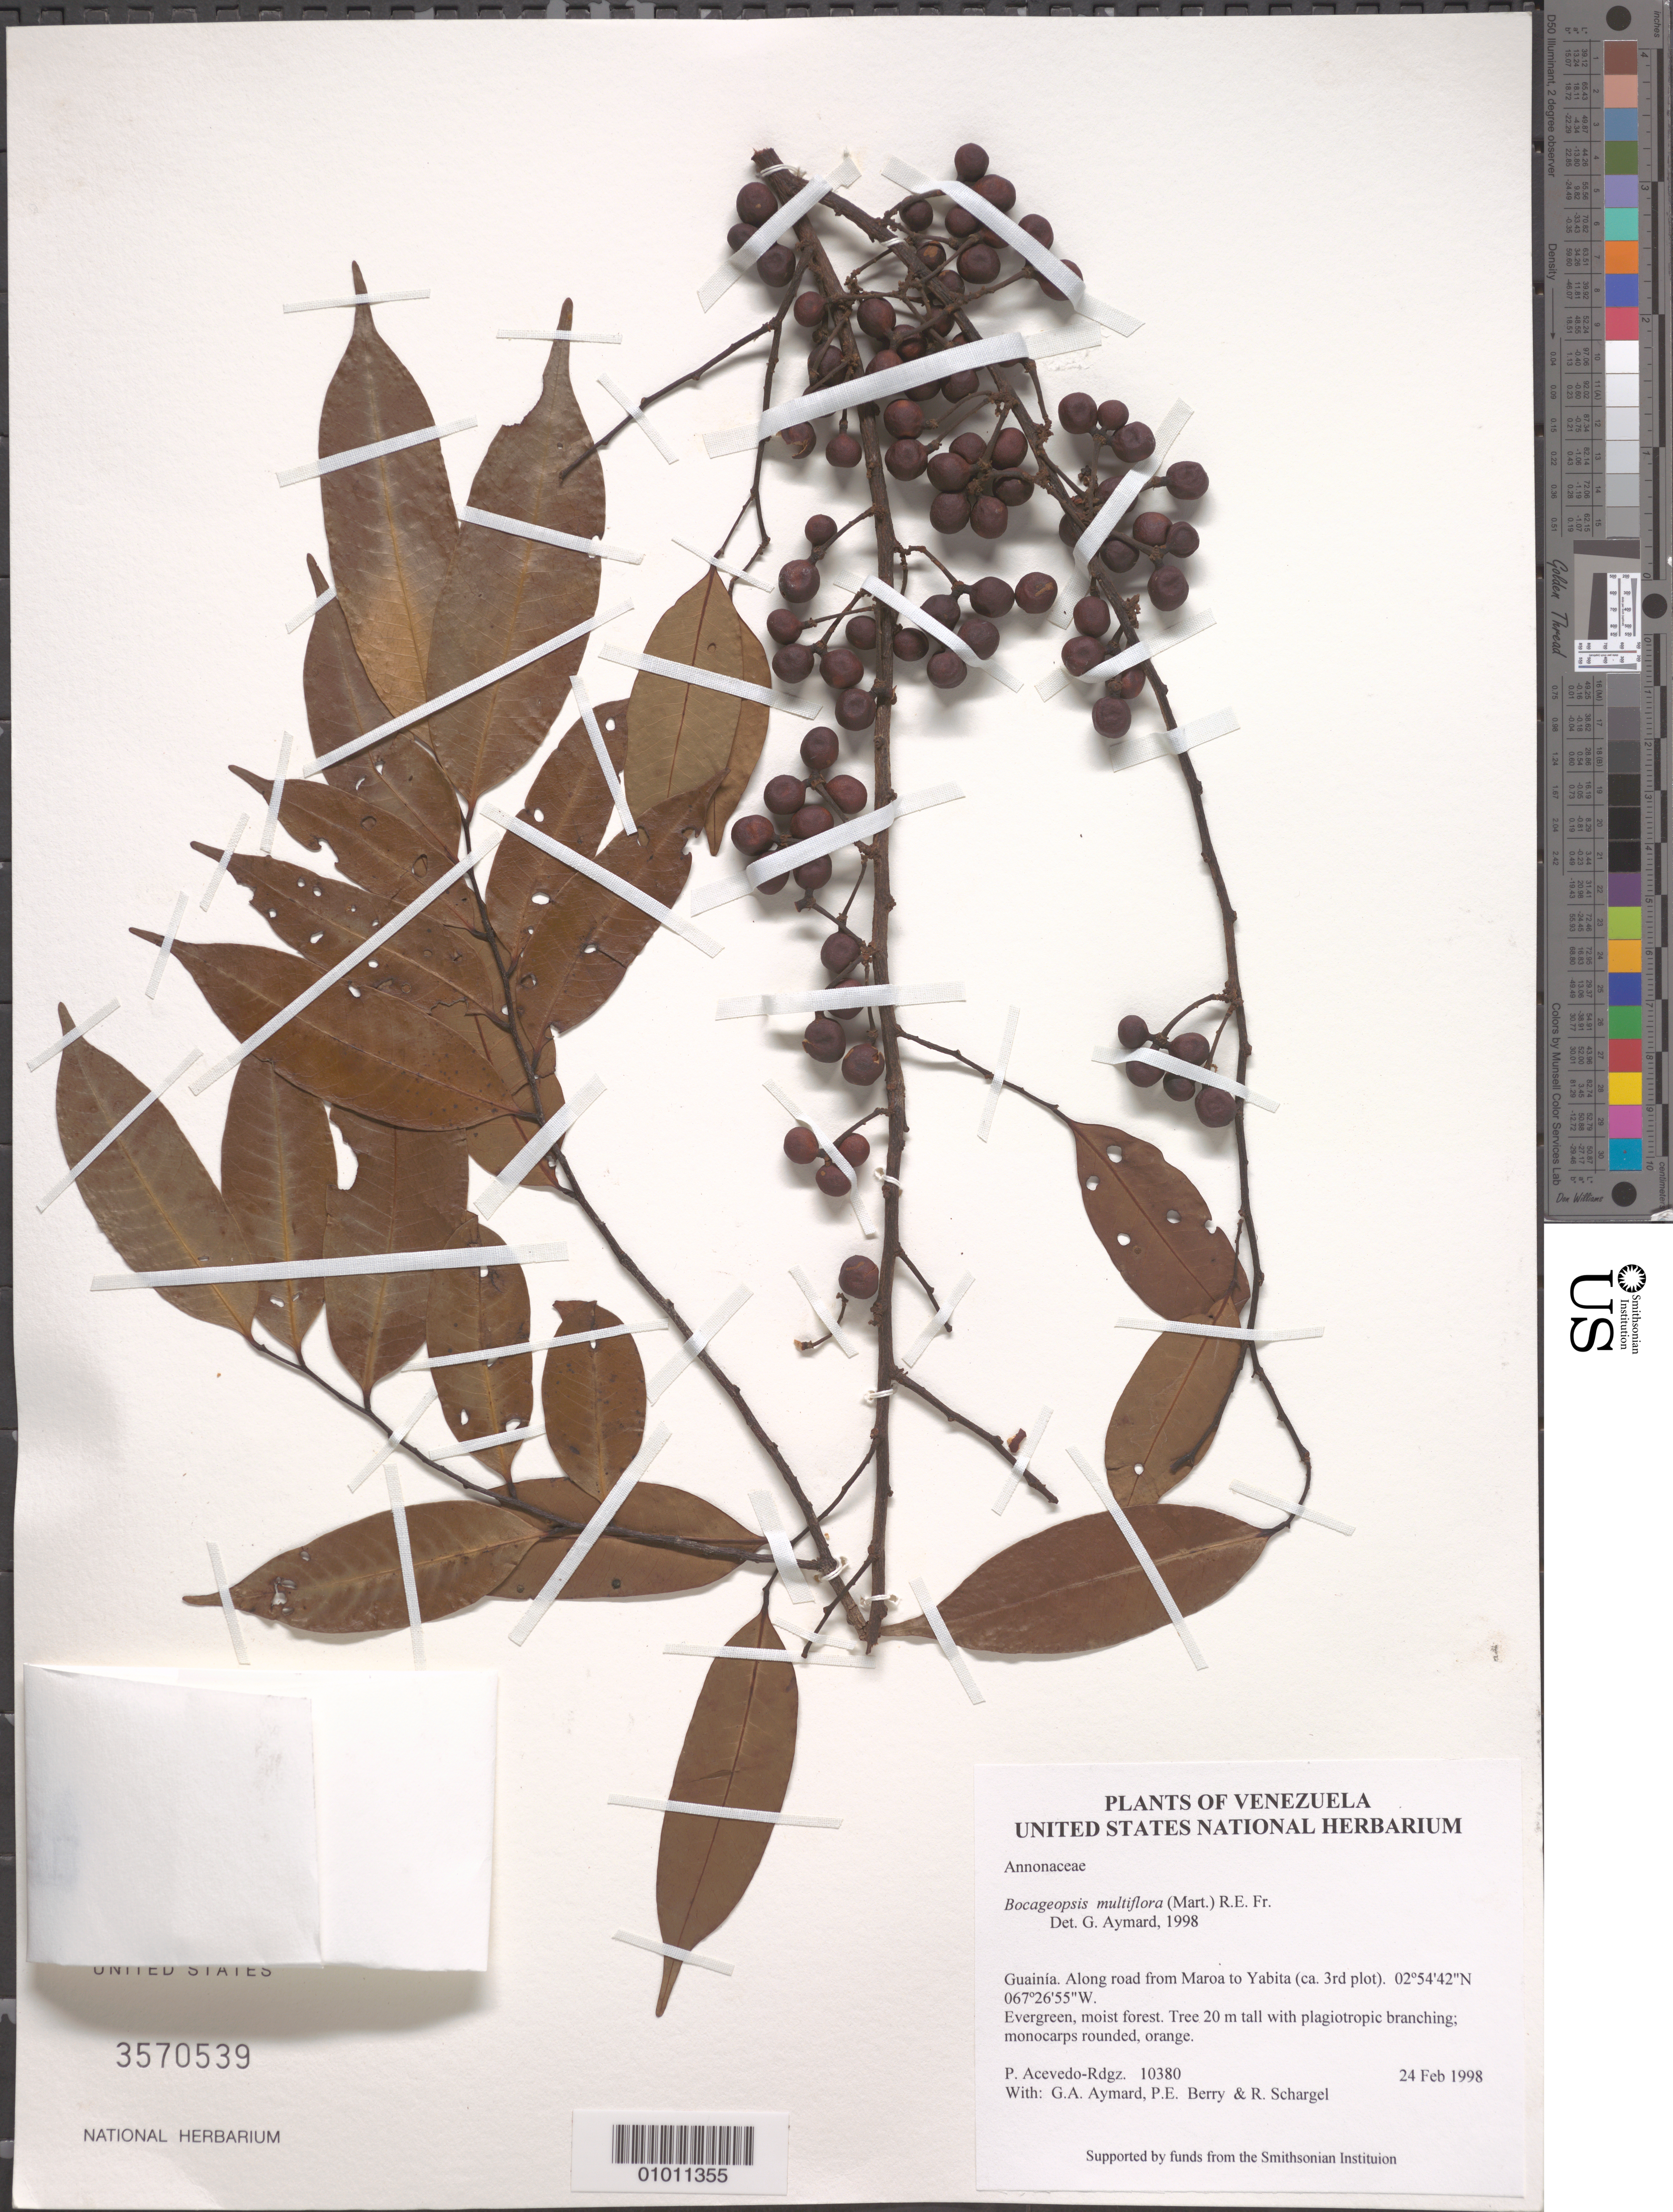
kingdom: Plantae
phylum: Tracheophyta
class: Magnoliopsida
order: Magnoliales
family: Annonaceae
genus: Bocageopsis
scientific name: Bocageopsis multiflora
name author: (Mart.) R.E. Fr.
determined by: Aymard C., G. A., (PORT), Univ. Nac. Exp. de los Llanos Ezequiel Zamora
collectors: P. Acevedo-Rodr., G. A. Aymard, P. E. Berry & R. Schargel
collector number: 10380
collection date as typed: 24 Feb 1998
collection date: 1998-02-24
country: Venezuela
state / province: Amazonas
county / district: Maroa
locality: Along road from Maroa to Yabita (ca. 3rd plot).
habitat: Evergreen, moist forest.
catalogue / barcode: US 3570539